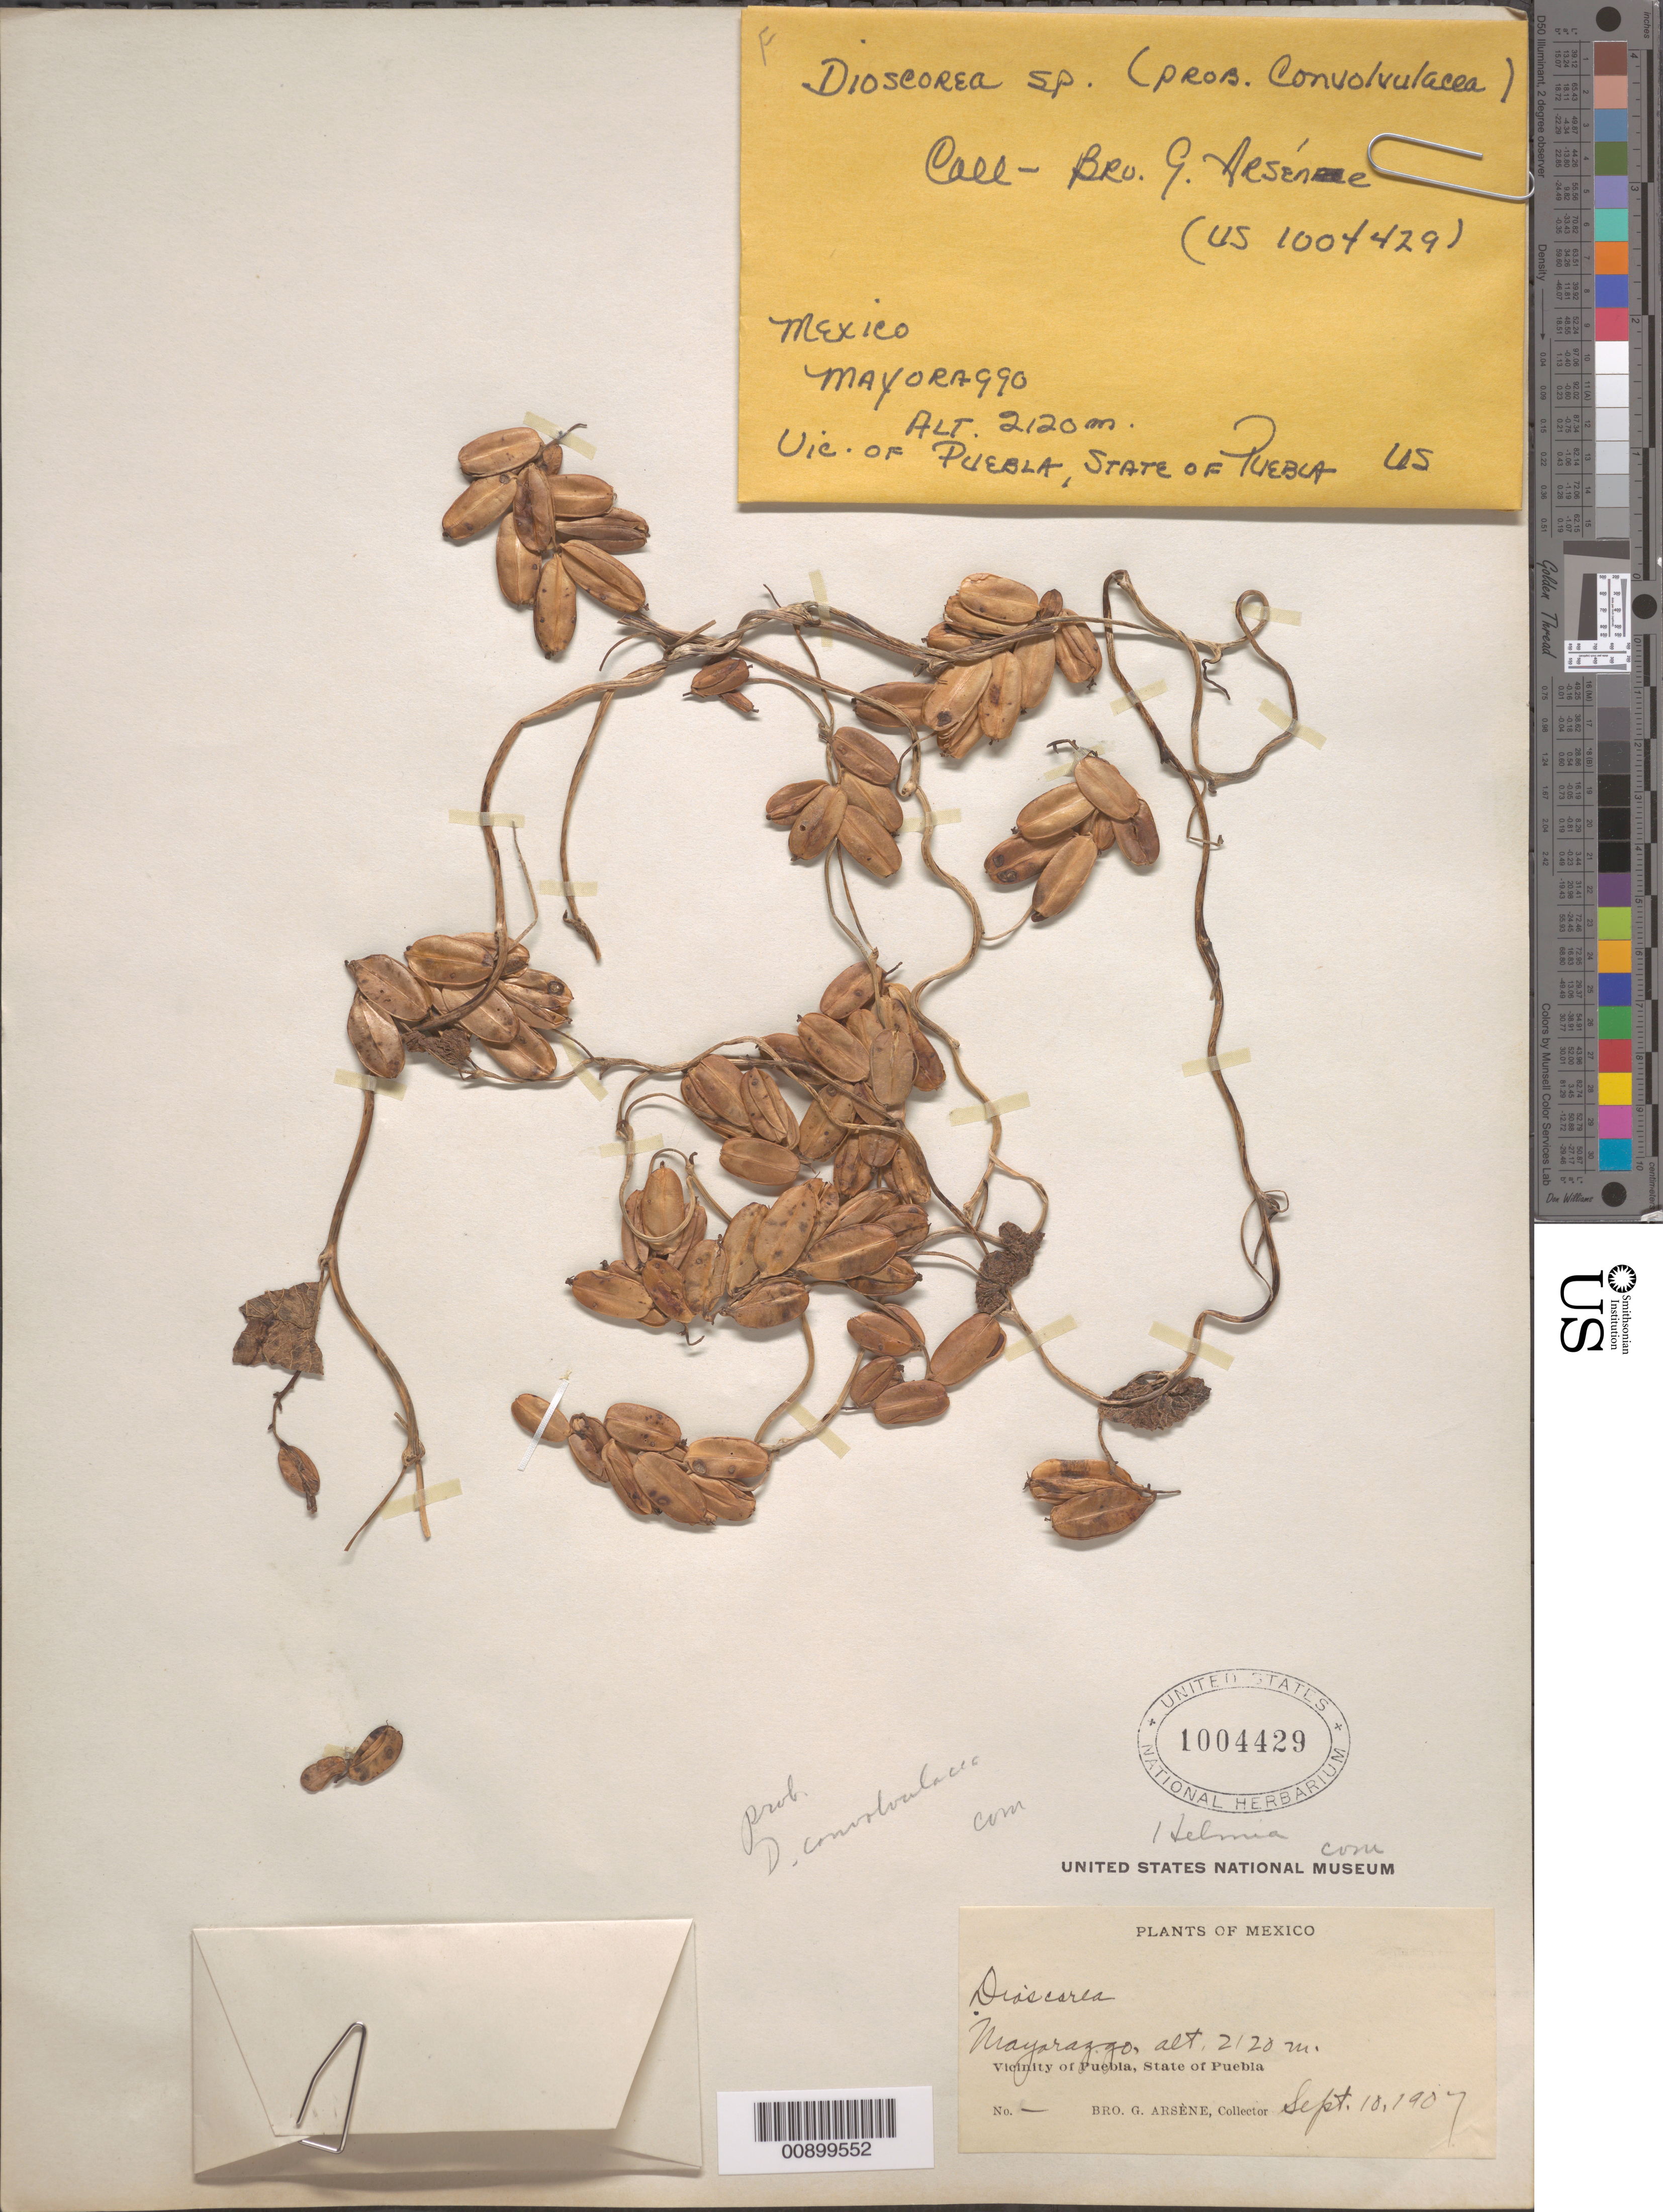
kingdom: Plantae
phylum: Tracheophyta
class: Liliopsida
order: Dioscoreales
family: Dioscoreaceae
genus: Dioscorea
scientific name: Dioscorea convolvulacea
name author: Schltdl. & Cham.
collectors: Bro. G. Arsène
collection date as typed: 10 Sep 1907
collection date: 1907-09-10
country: Mexico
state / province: Puebla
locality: Mayorazgo. Vicinity of Puebla, State of Puebla.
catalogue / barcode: US 1004429